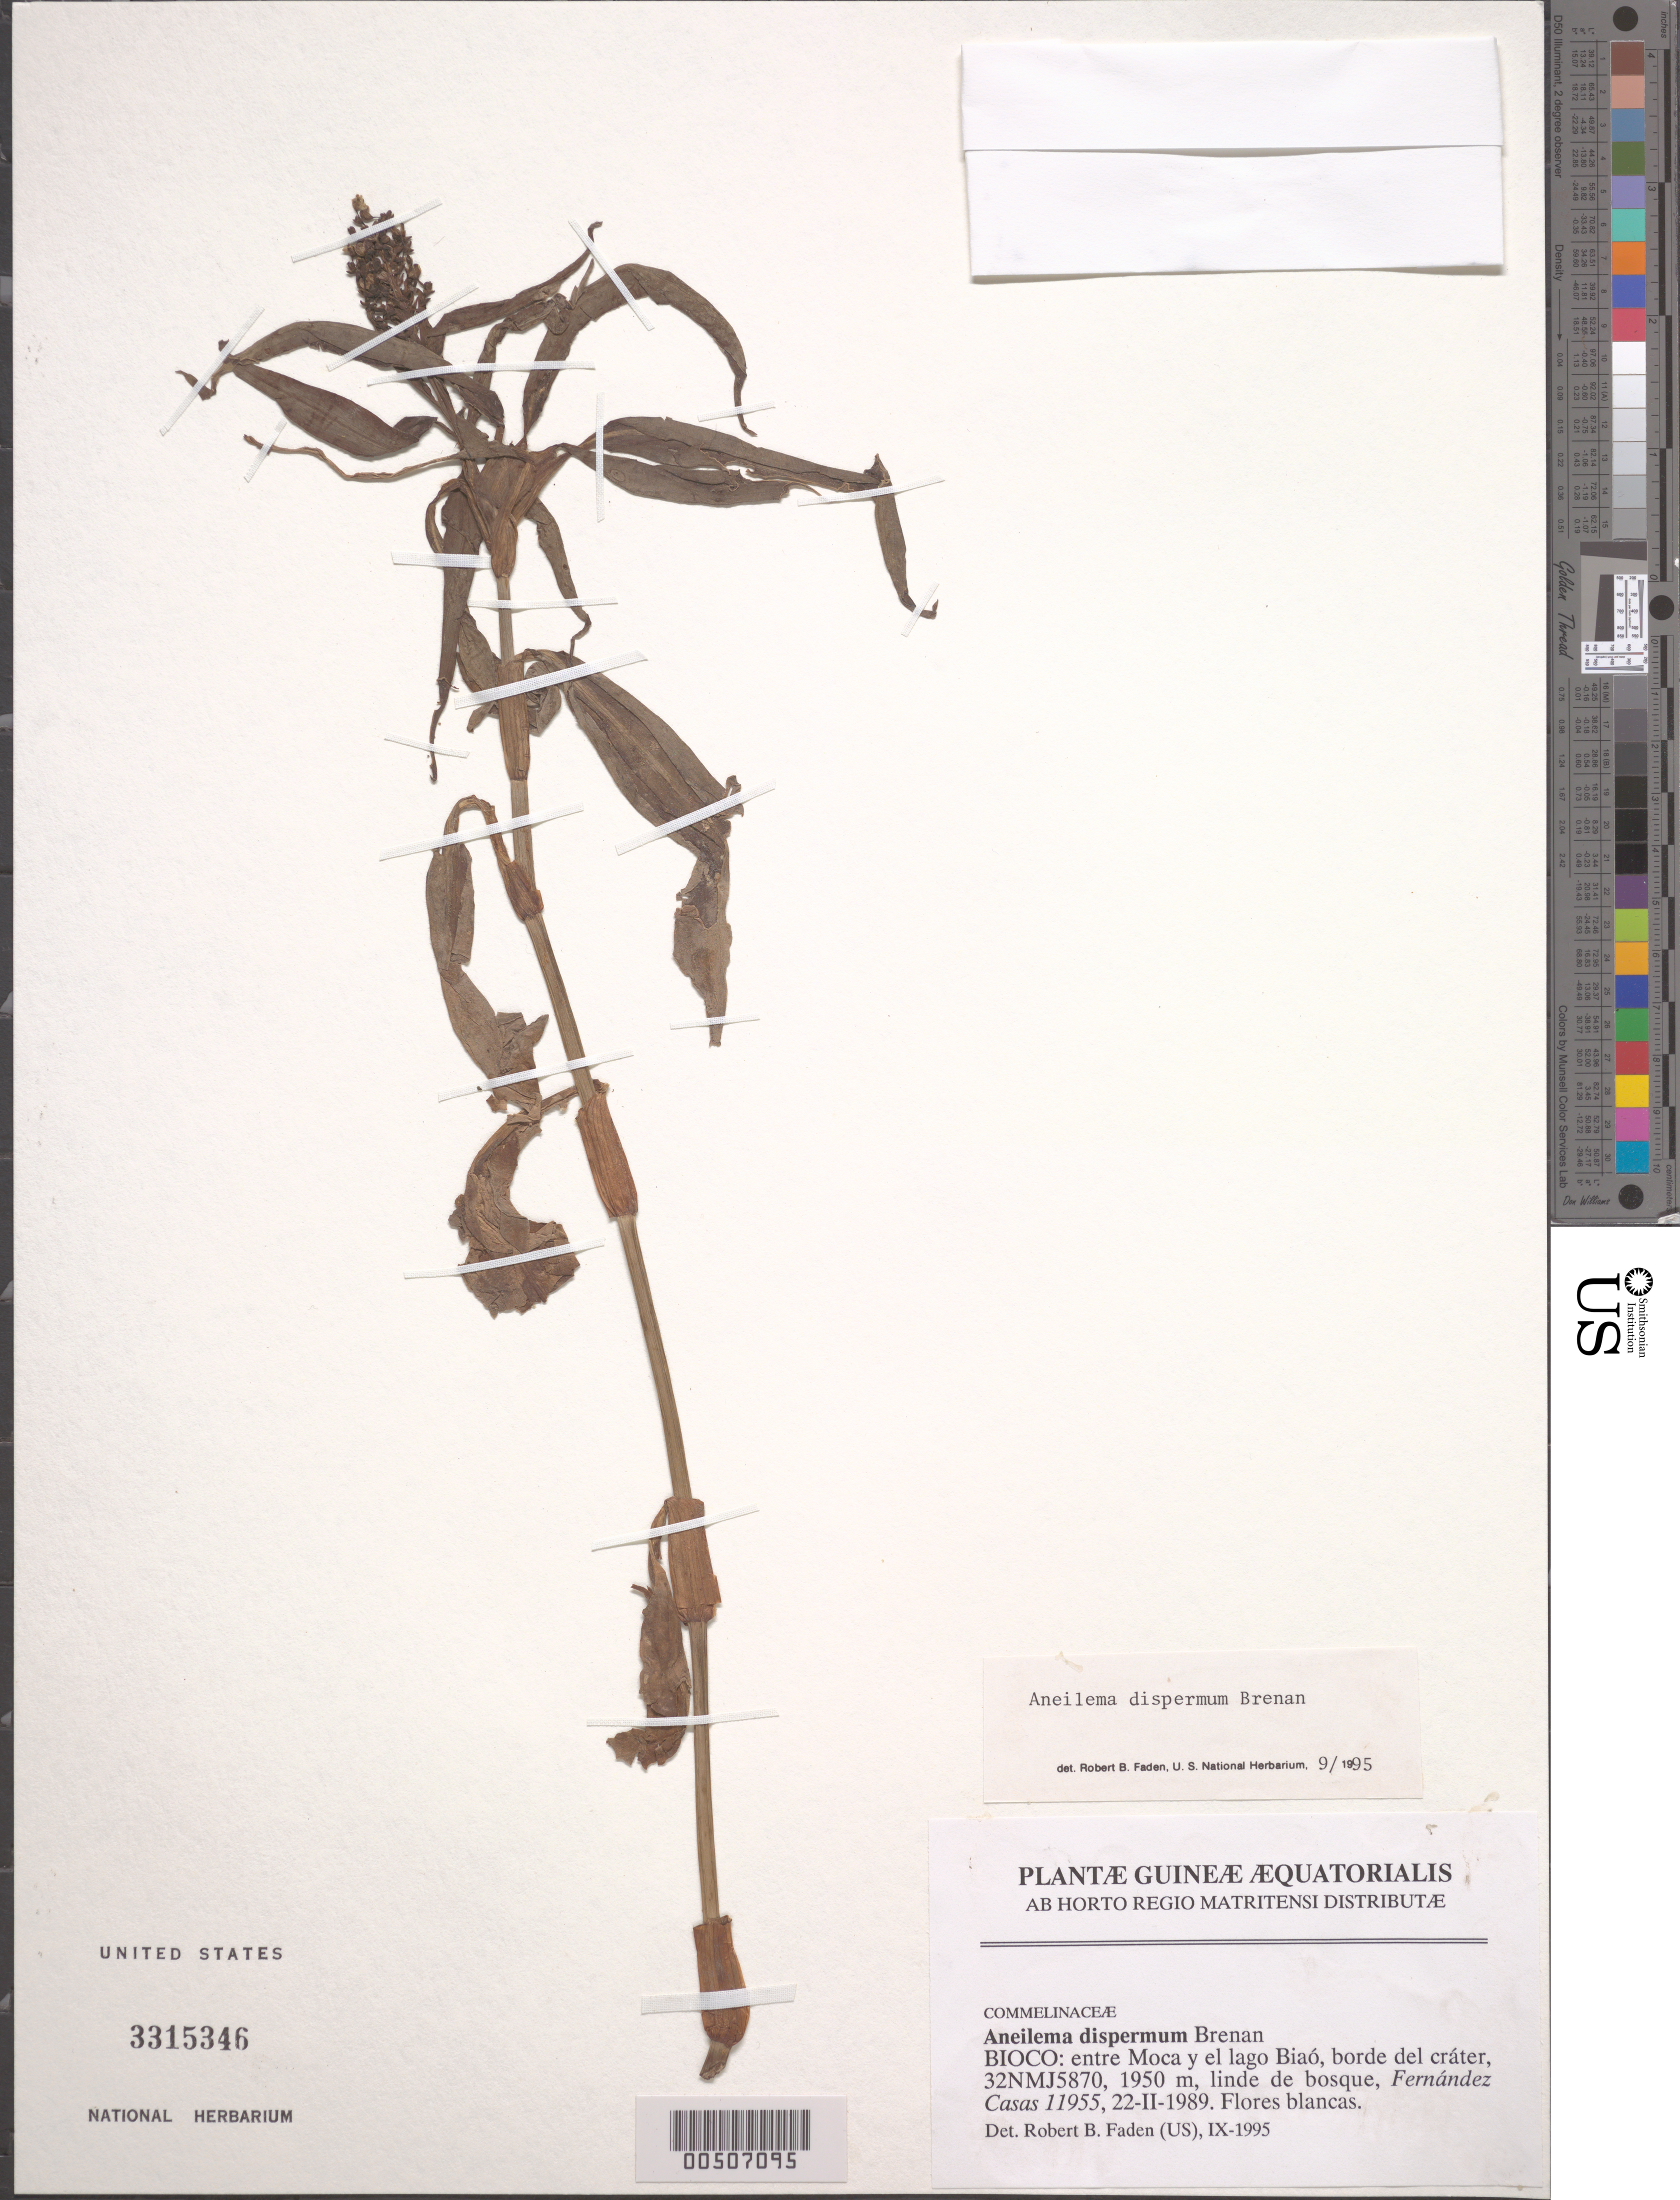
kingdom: Plantae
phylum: Tracheophyta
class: Liliopsida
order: Commelinales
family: Commelinaceae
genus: Aneilema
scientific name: Aneilema dispermum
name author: Brenan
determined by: Faden, Robert B., (US), Smithsonian Institution - National Museum of Natural History (UNITED STATES)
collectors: F. Casas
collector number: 11955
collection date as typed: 22 Feb 1989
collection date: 1989-02-22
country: Equatorial Guinea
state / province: Bioko Norte / Bioko Sur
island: Bioko Island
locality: Between Moca and Biao. [former Province of Fernando Pó (Bioko).]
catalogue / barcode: US 3315346